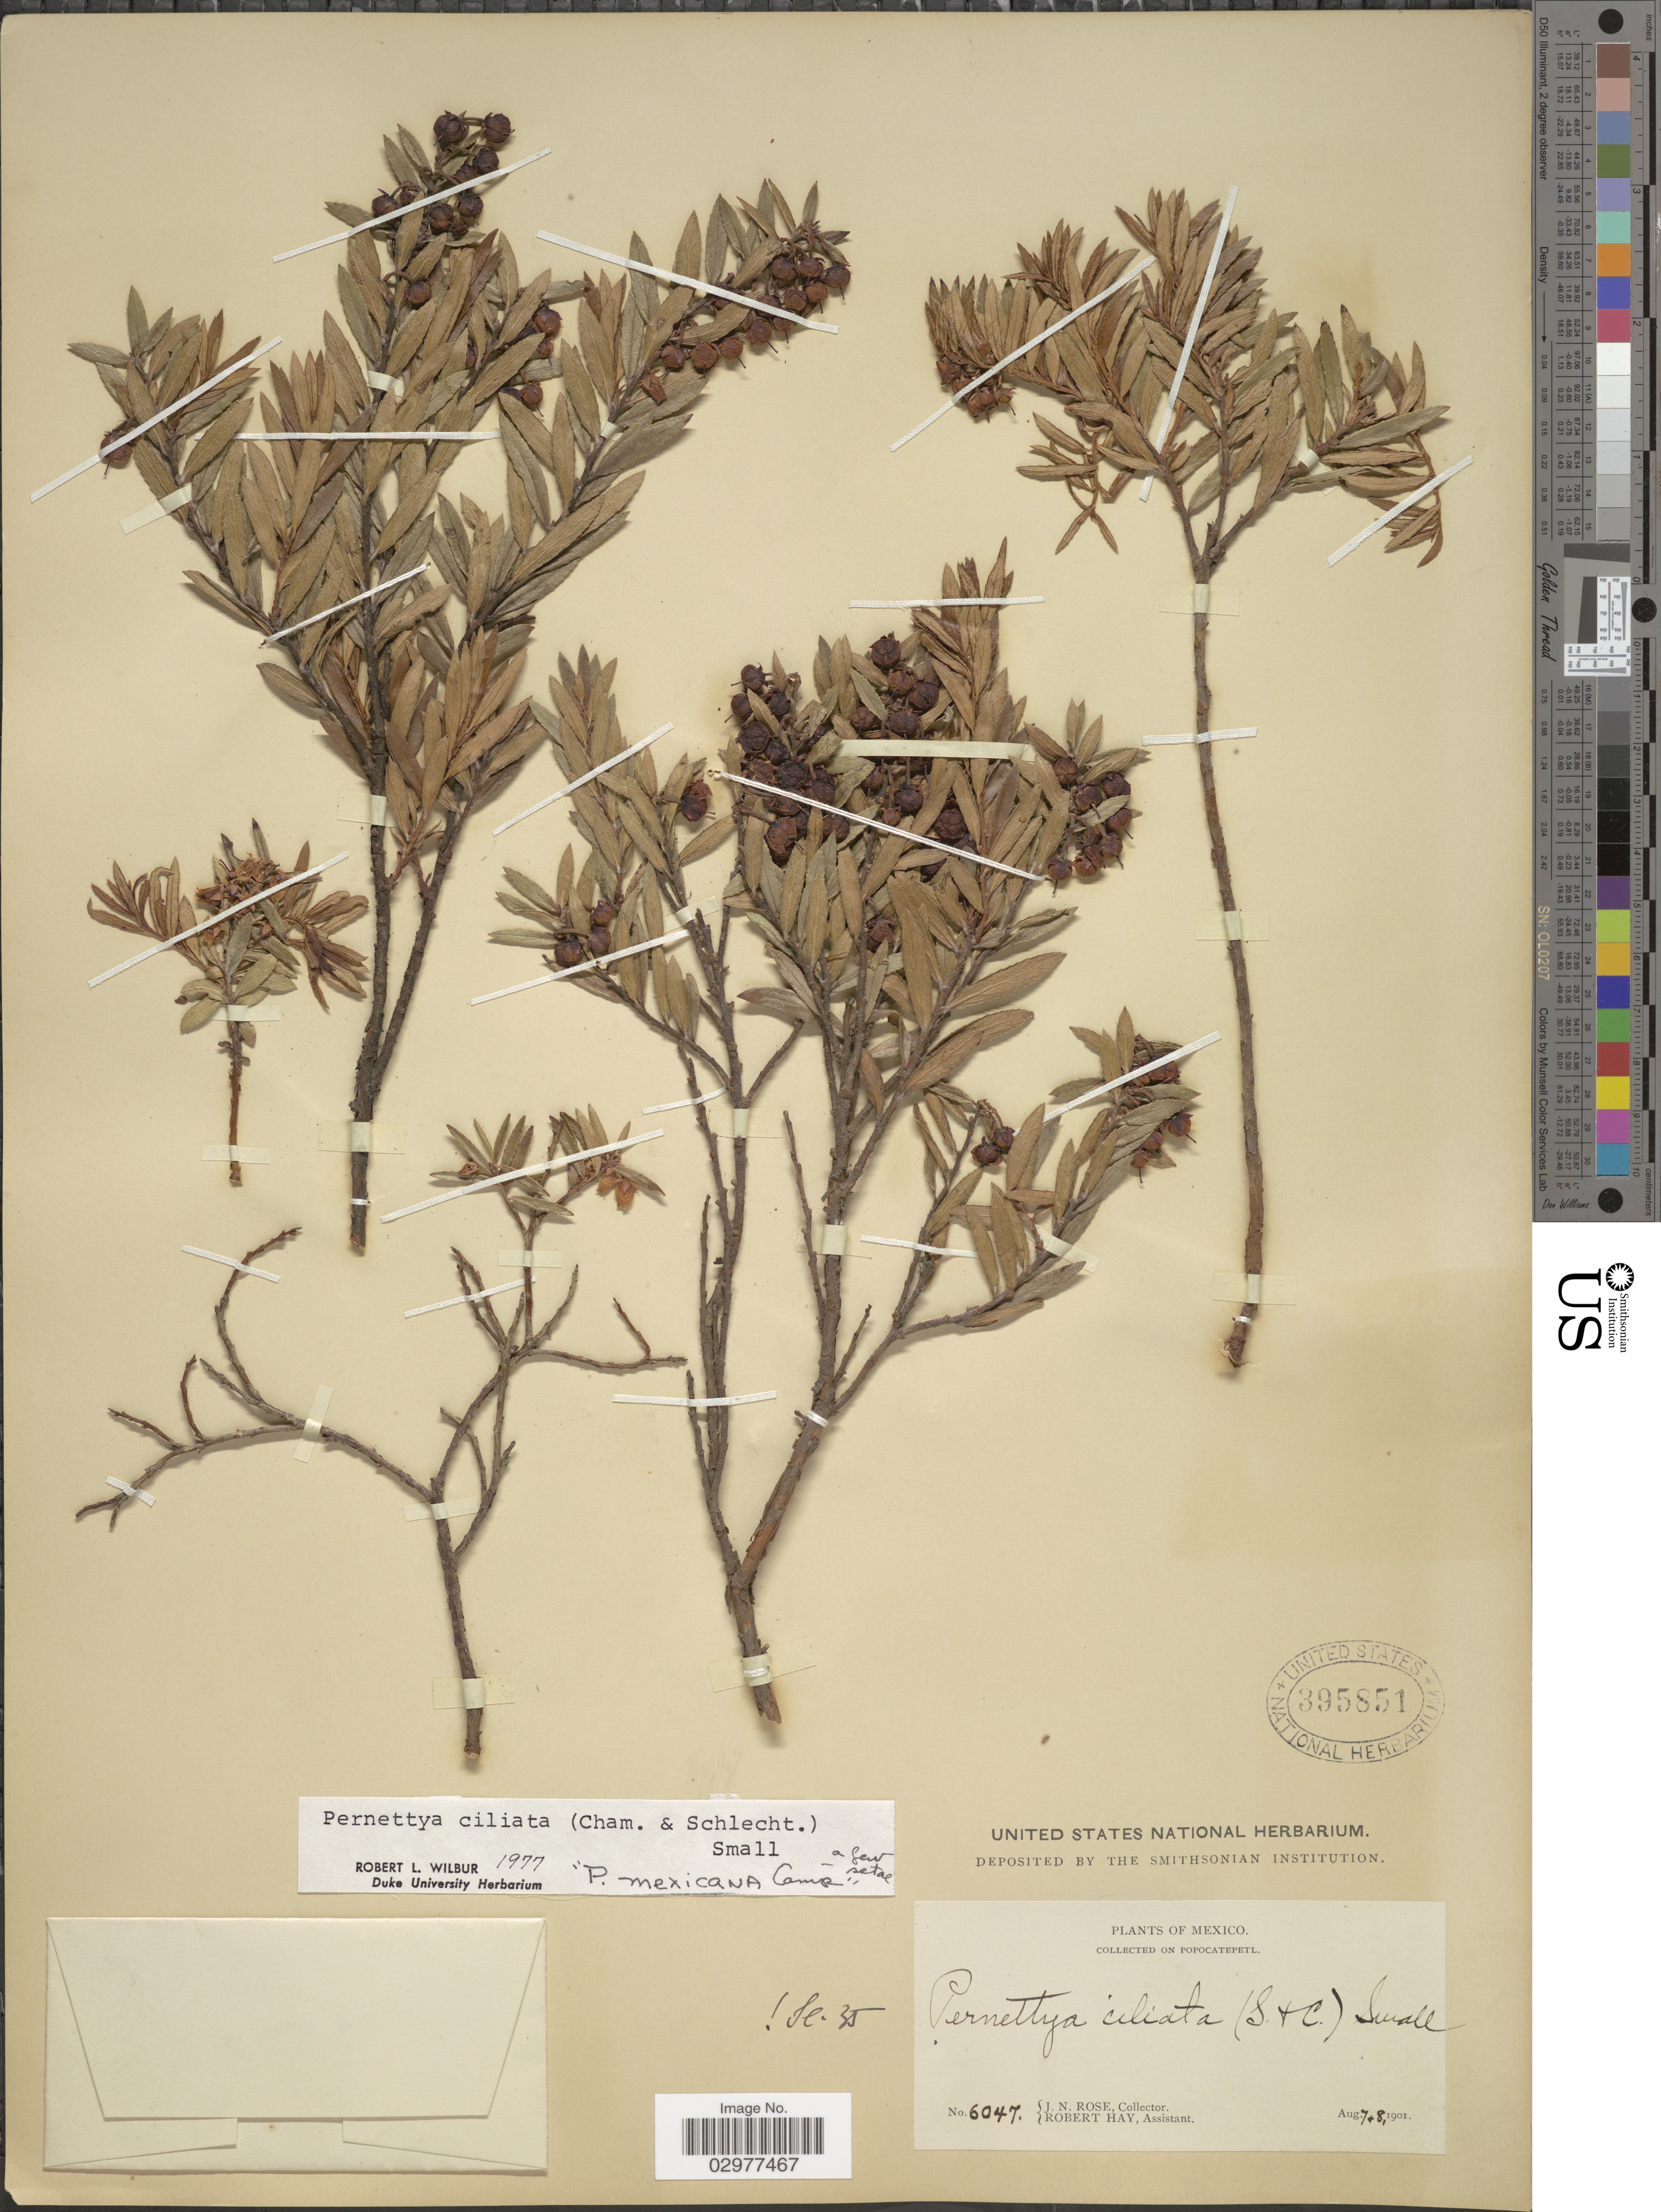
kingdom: Plantae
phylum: Tracheophyta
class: Magnoliopsida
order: Ericales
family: Ericaceae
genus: Pernettya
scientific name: Pernettya prostrata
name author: (Cav.) DC.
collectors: J. N. Rose & R. Hay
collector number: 6047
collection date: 1901-08-07/1901-08-08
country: Mexico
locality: On Popocatepetl.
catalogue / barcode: US 395851